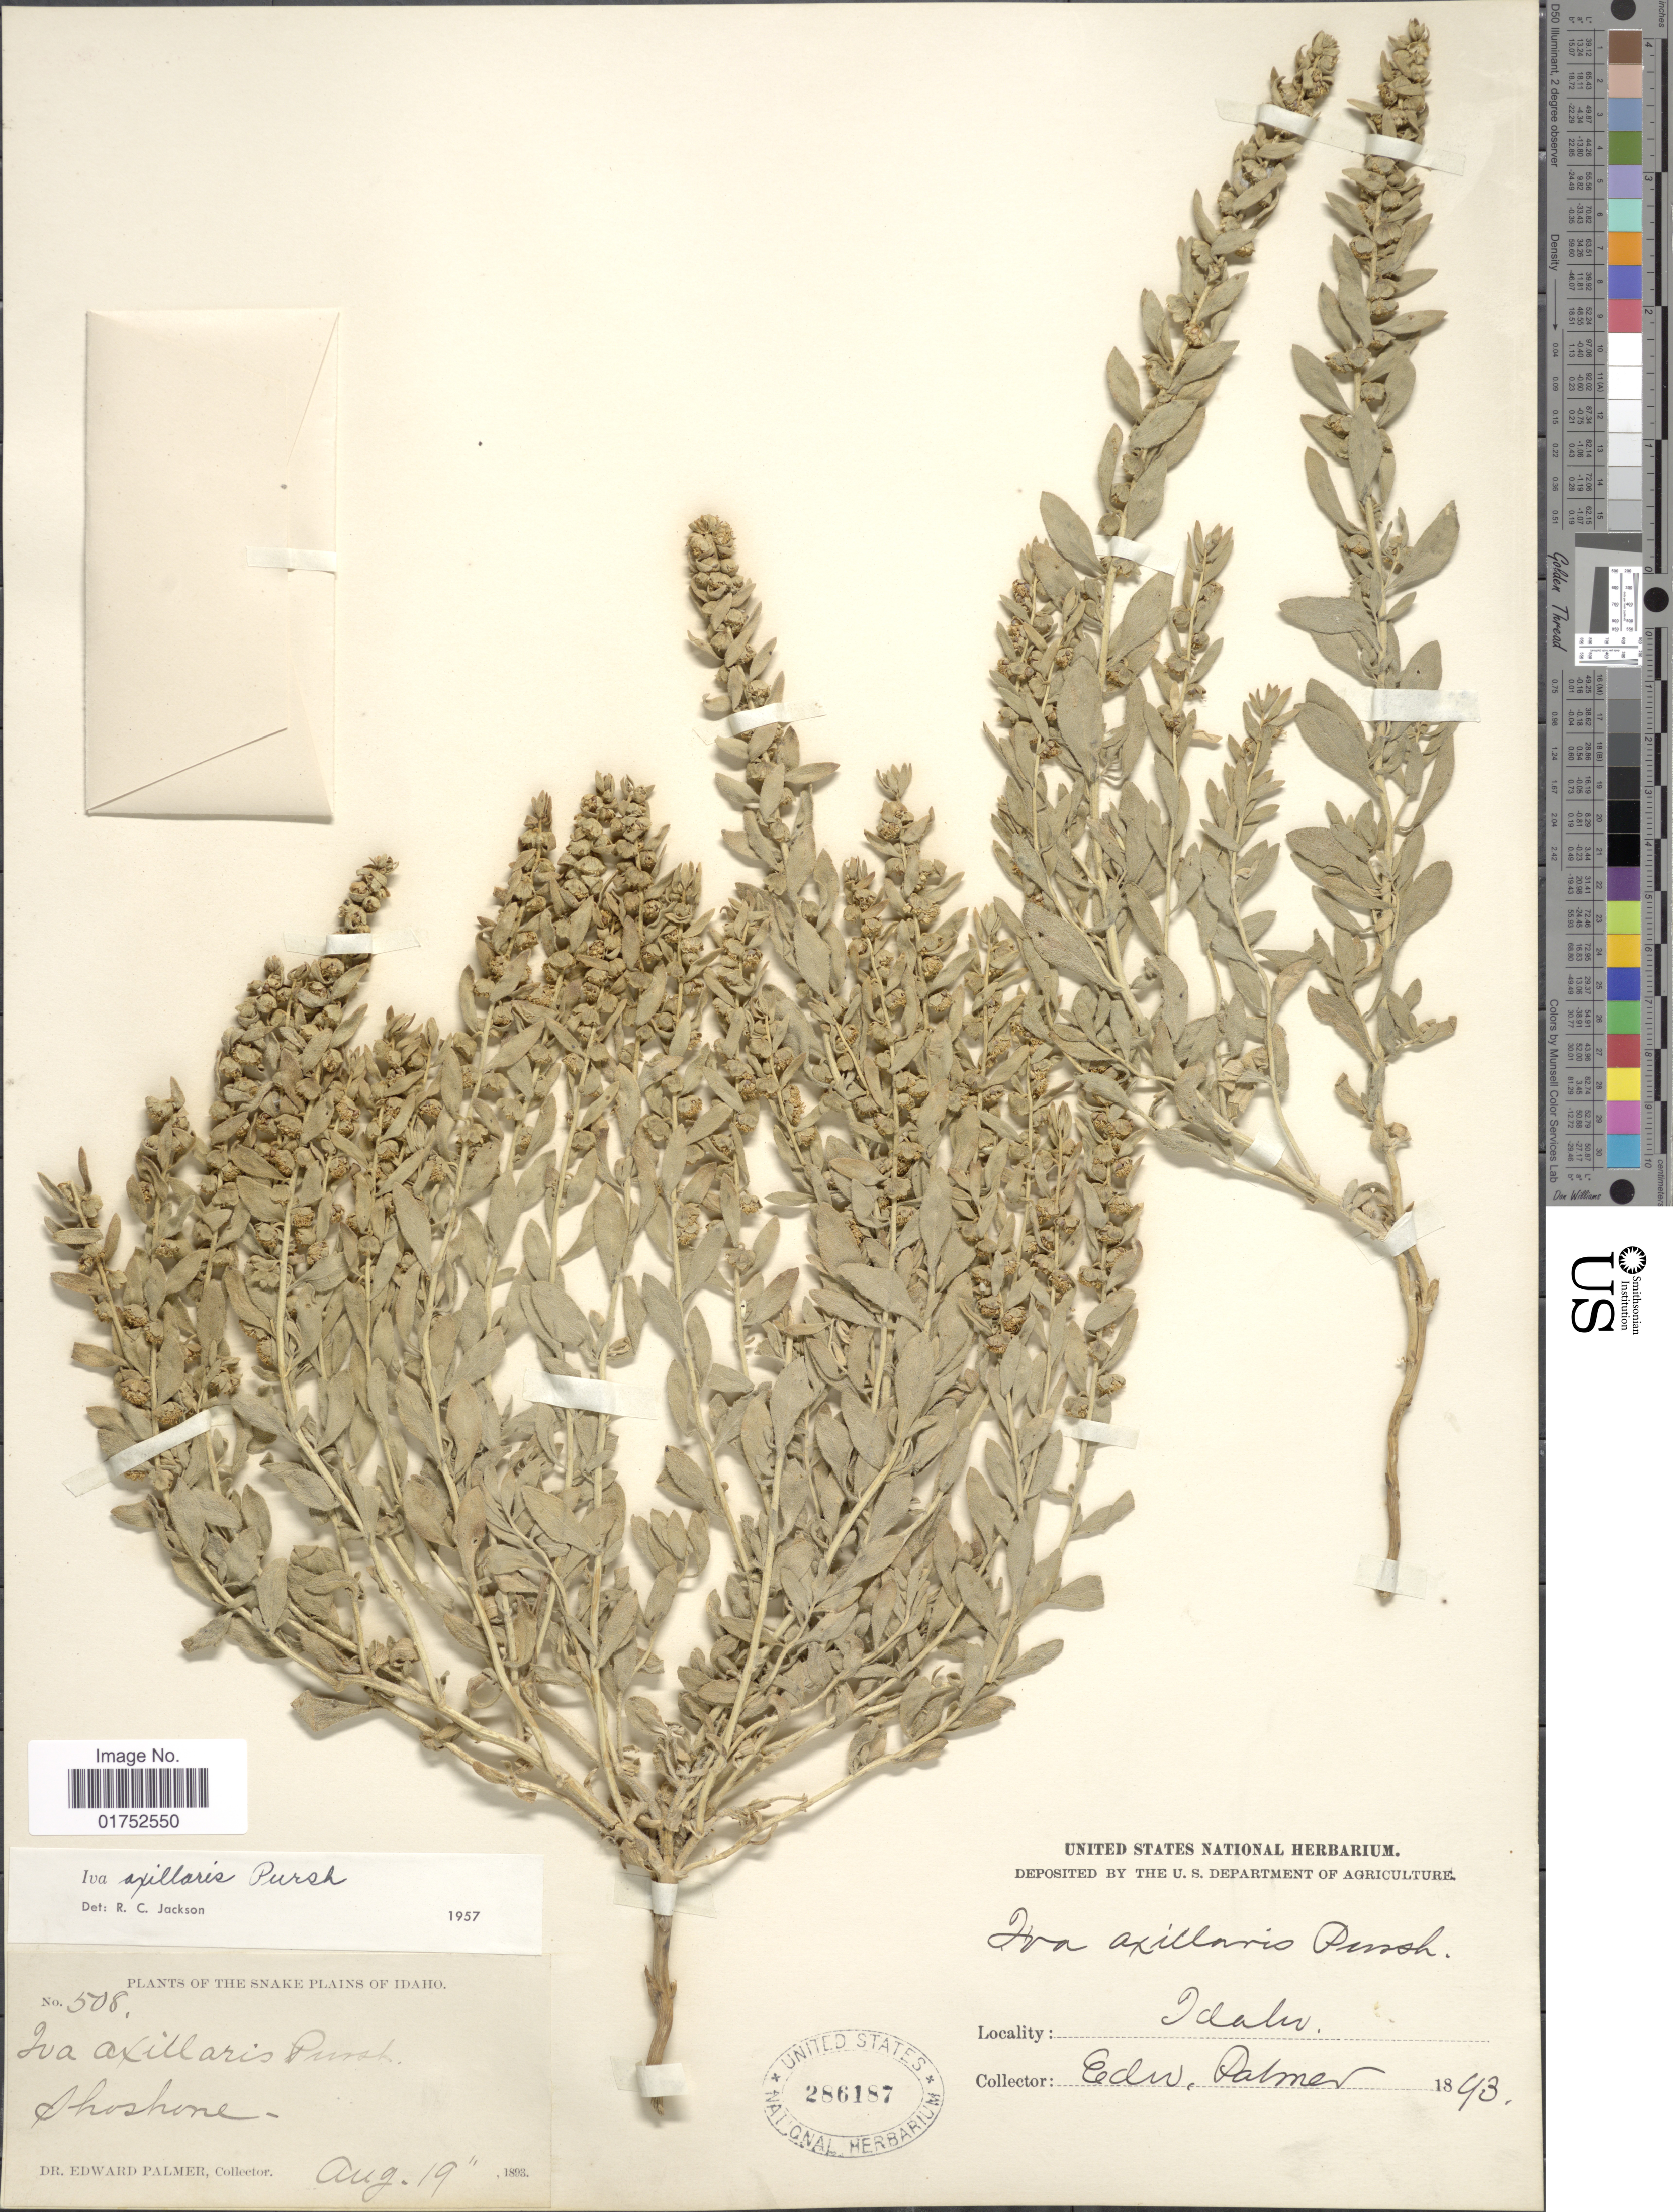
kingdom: Plantae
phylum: Tracheophyta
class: Magnoliopsida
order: Asterales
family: Asteraceae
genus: Iva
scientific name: Iva axillaris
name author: Pursh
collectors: E. Palmer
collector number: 508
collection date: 1893-08-19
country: United States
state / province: Idaho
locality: Snake Plains, Shoshone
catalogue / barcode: US 286187